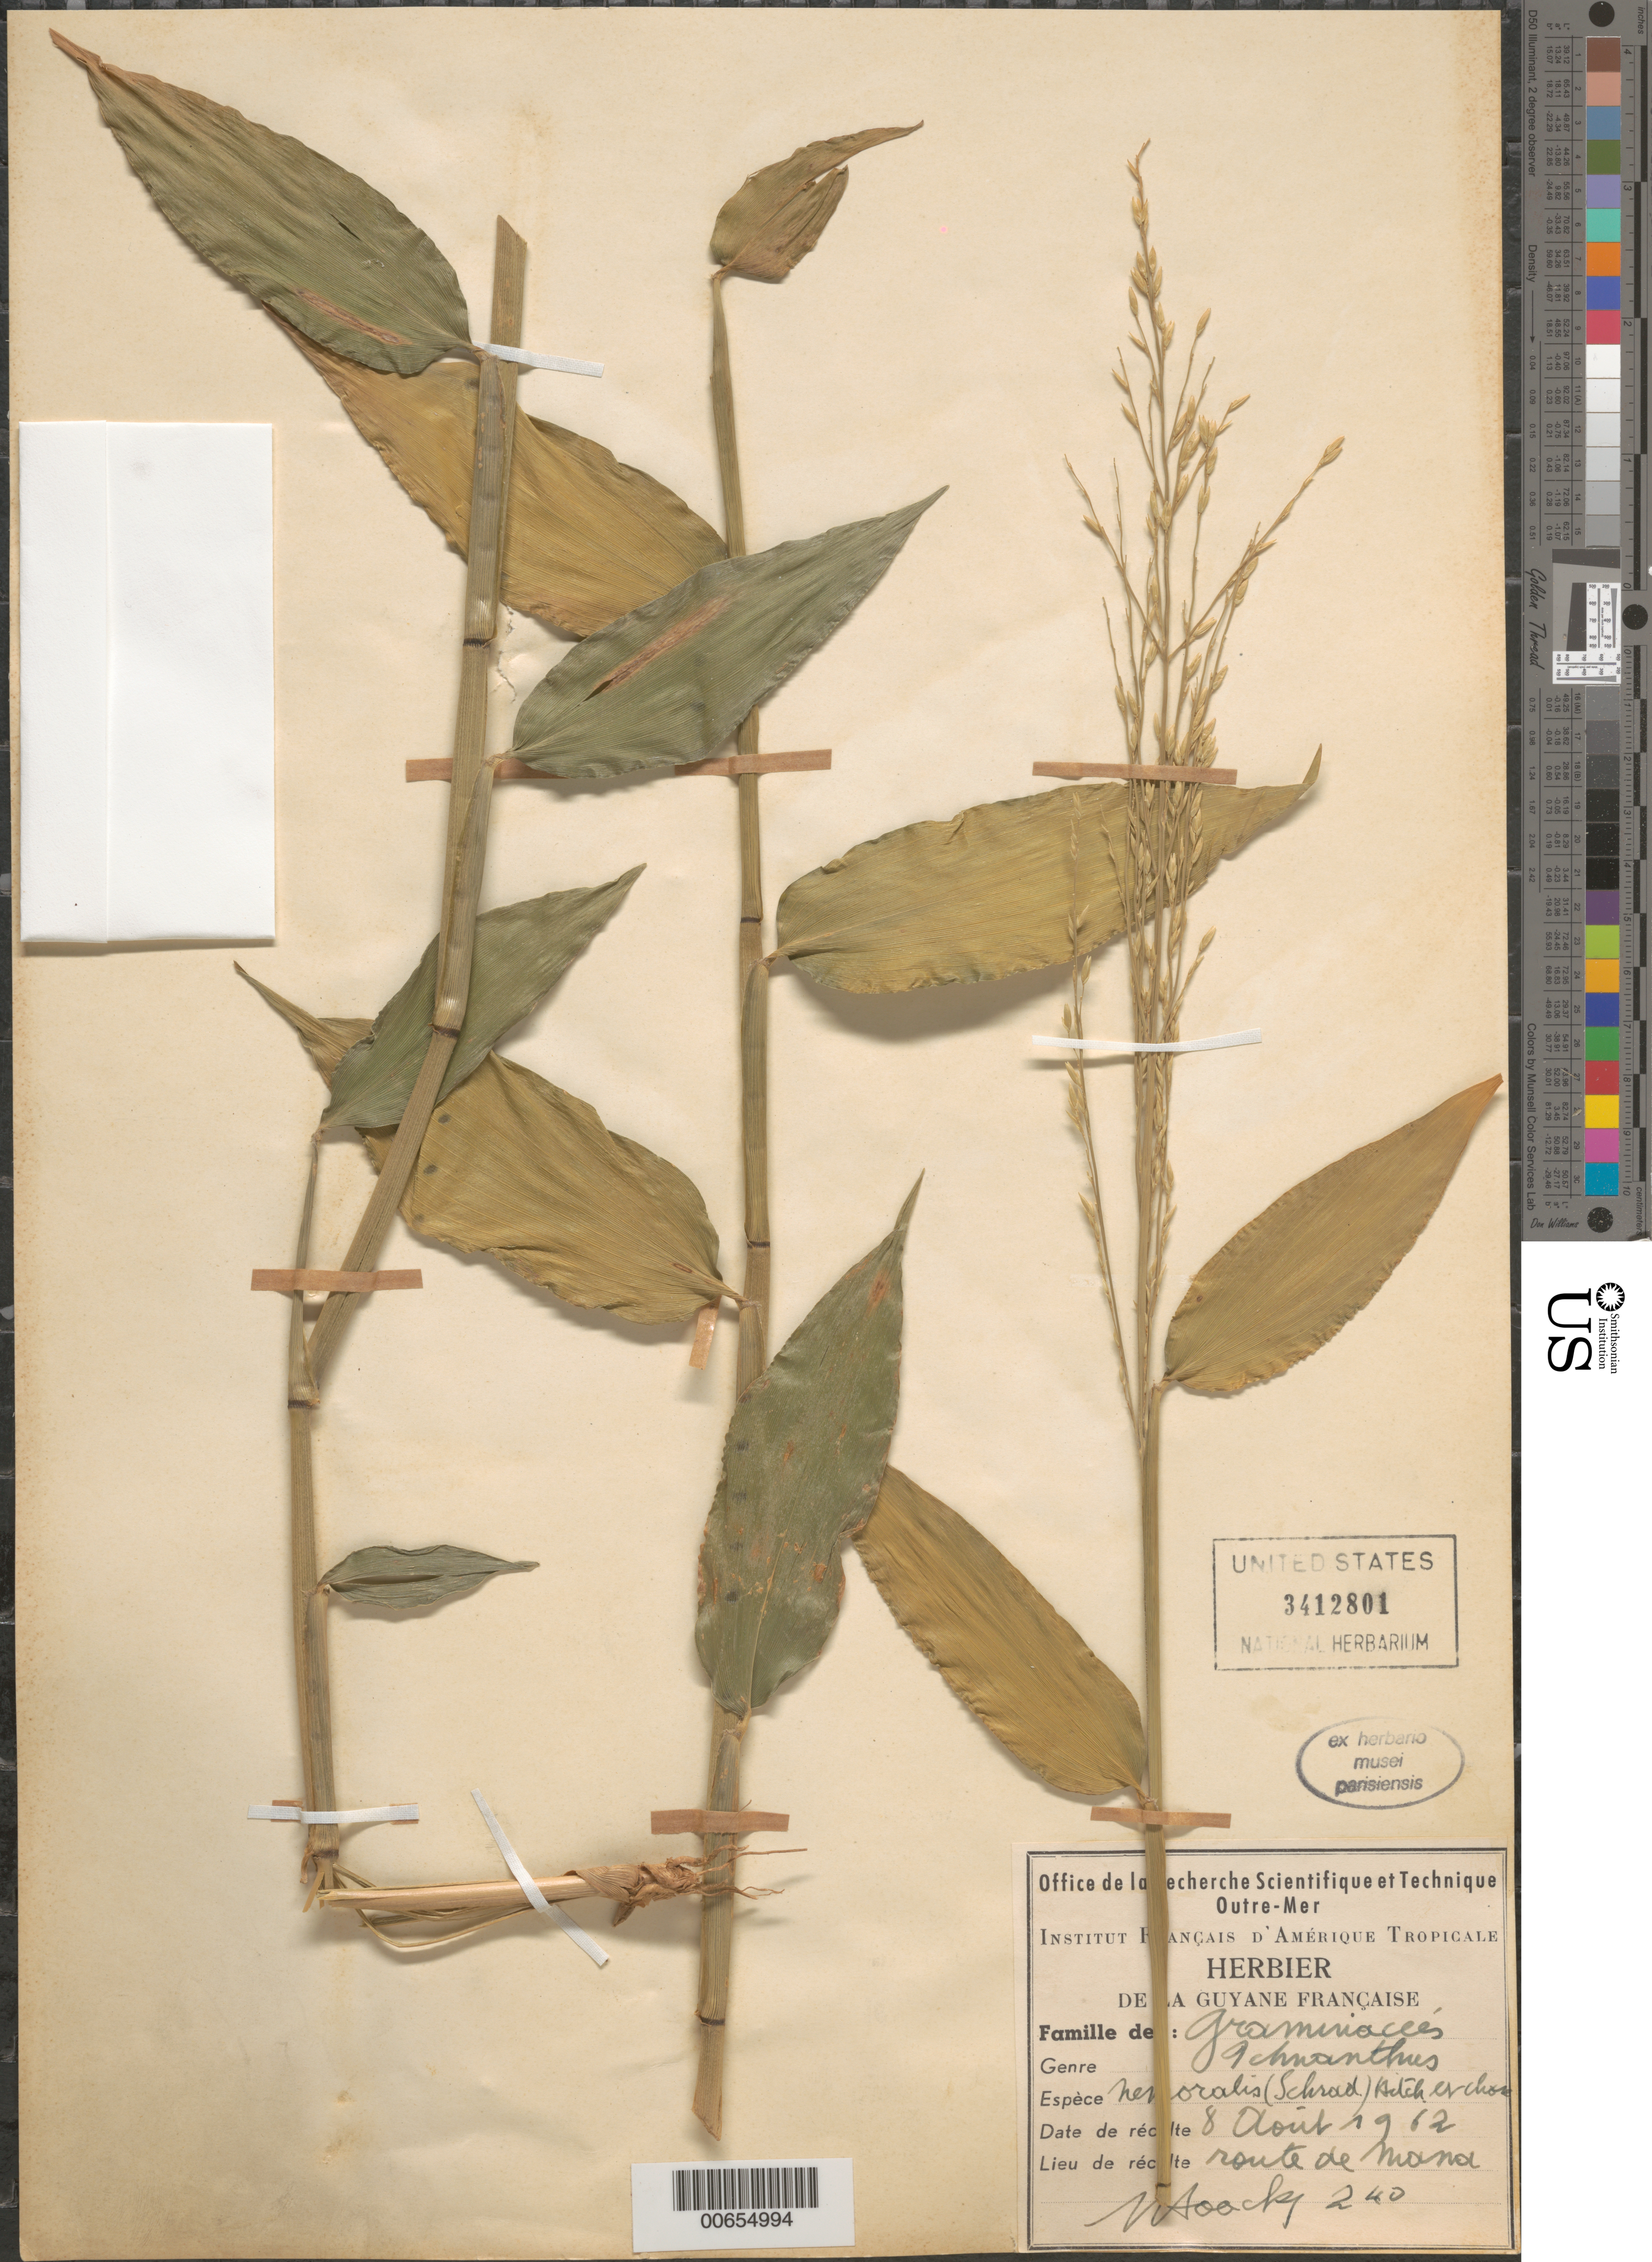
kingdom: Plantae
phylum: Tracheophyta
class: Liliopsida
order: Poales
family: Poaceae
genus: Ichnanthus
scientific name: Ichnanthus nemoralis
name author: (Schrad.) Hitchc. & Chase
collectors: J. Hoock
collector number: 240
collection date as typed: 8-Aug-62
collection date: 1962-08-08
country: French Guiana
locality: Route de Mana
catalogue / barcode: US 3412801